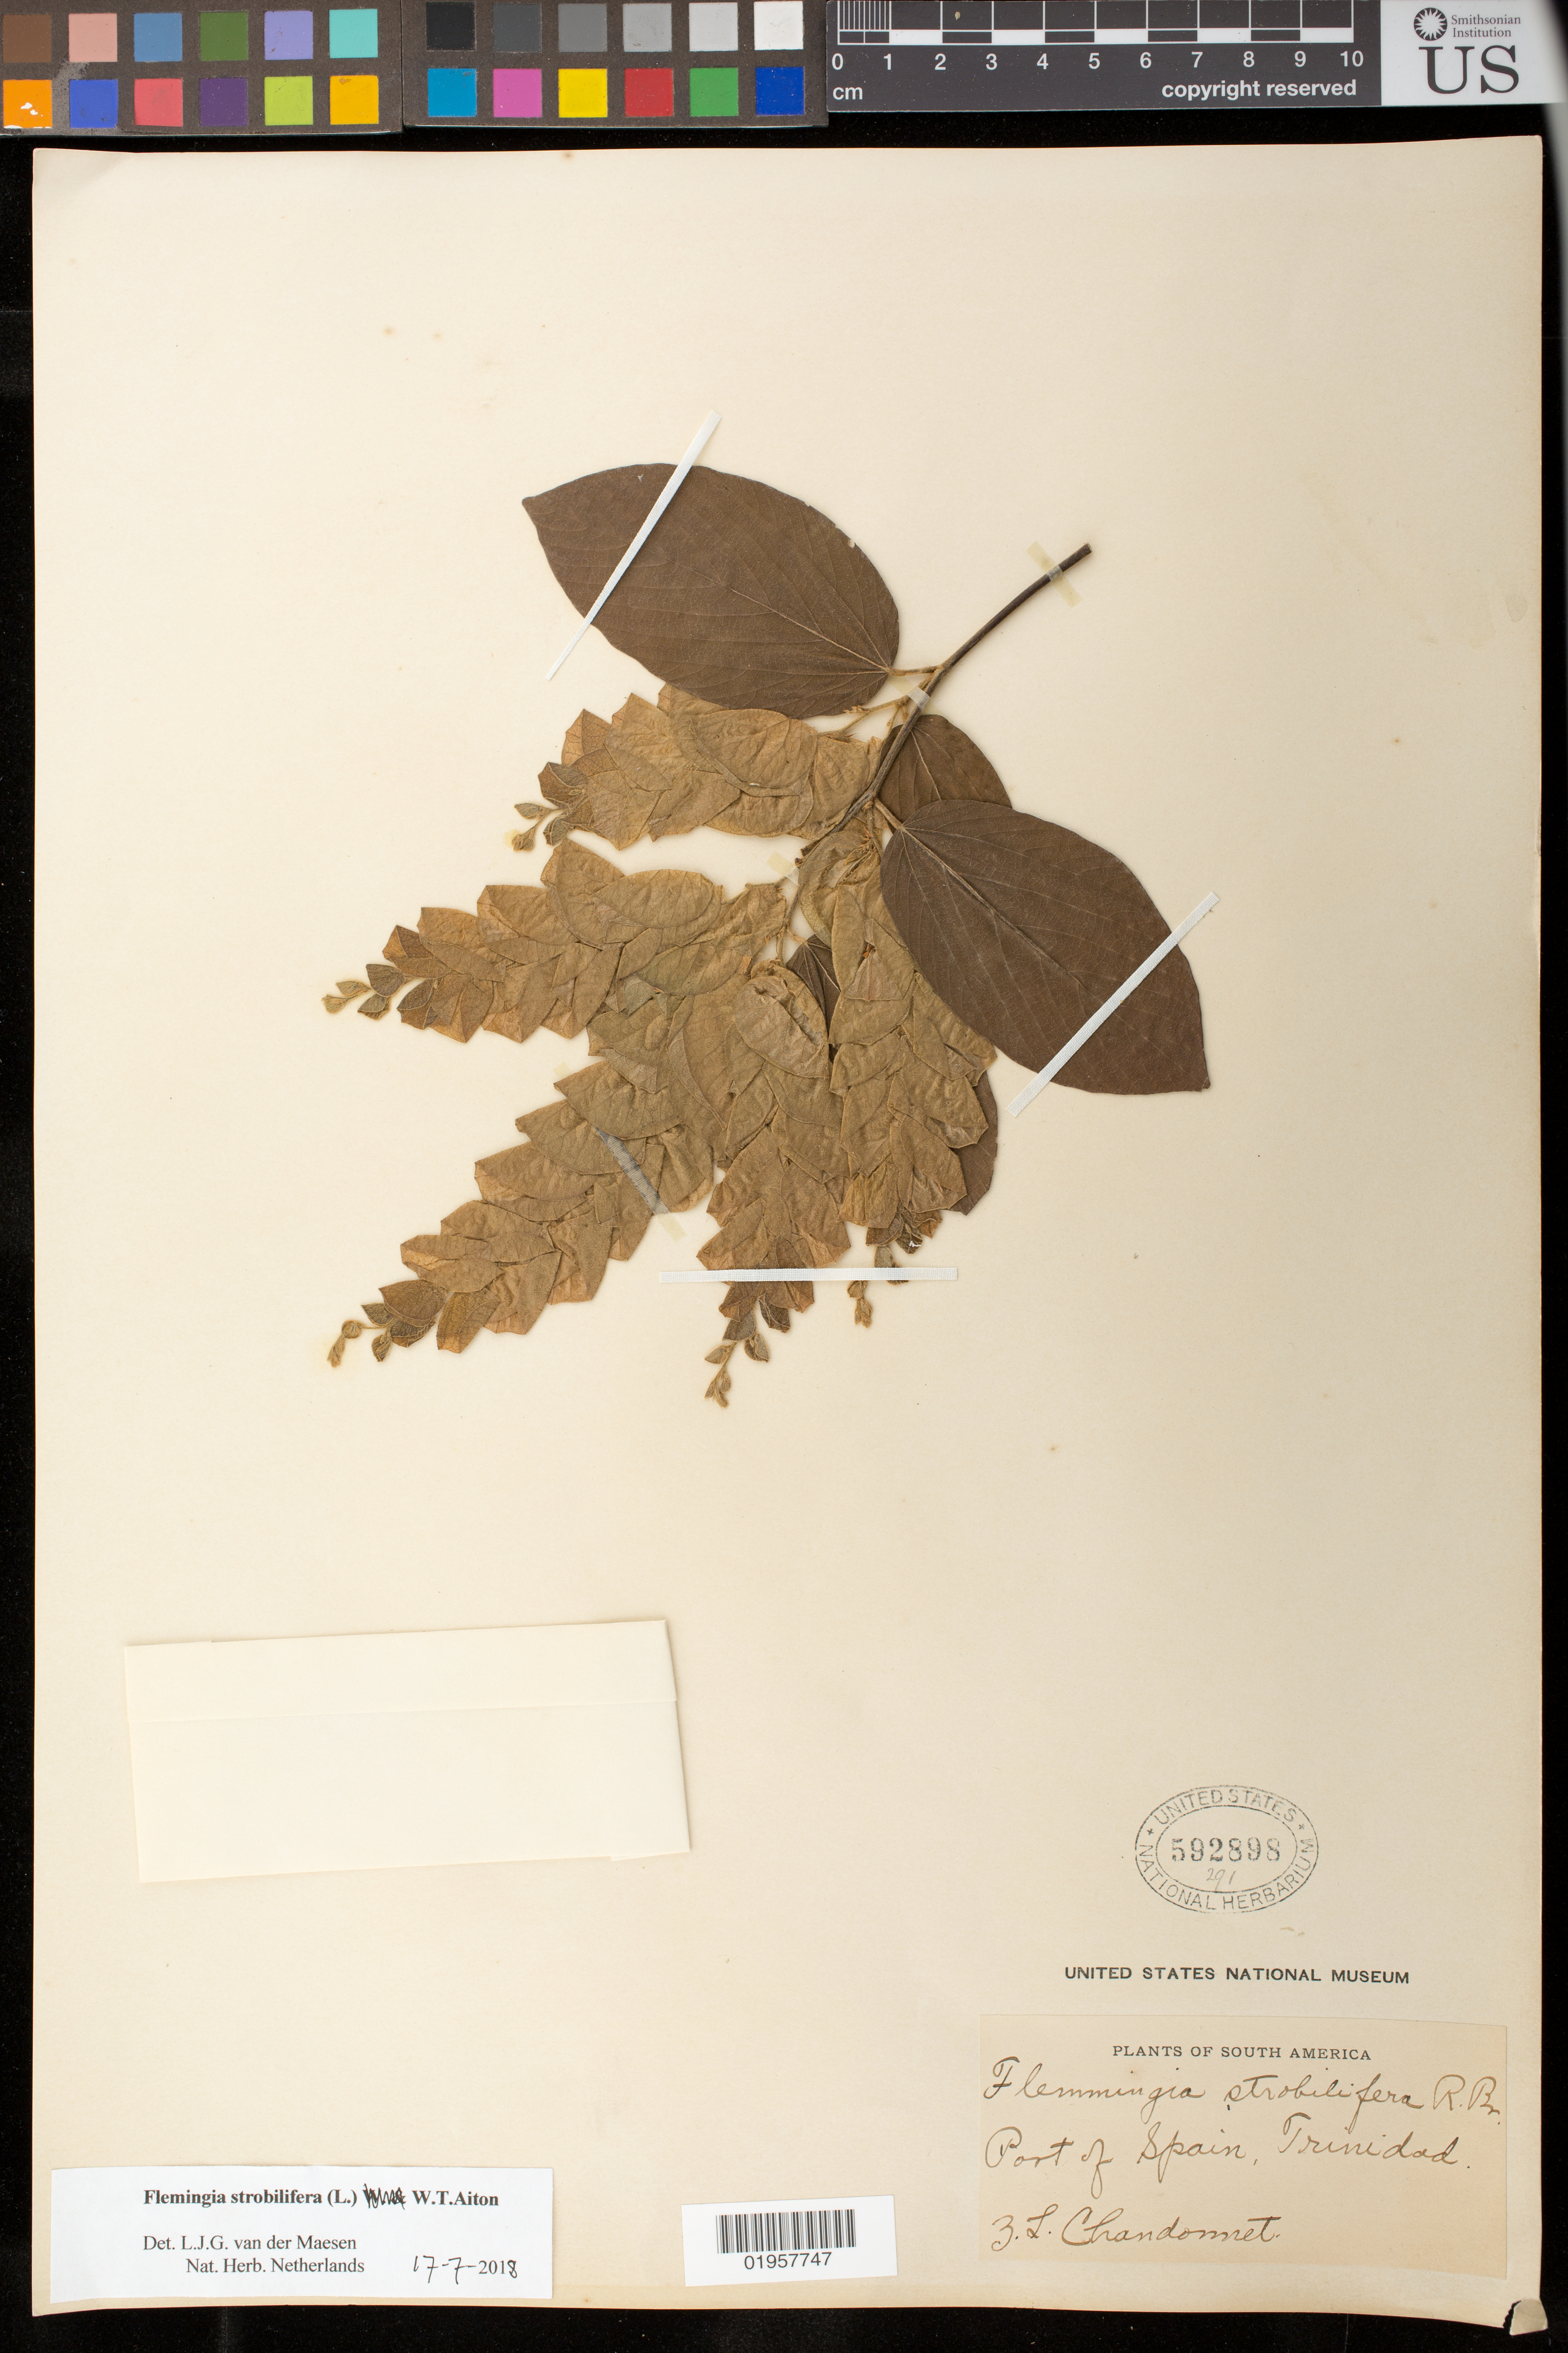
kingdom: Plantae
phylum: Tracheophyta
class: Magnoliopsida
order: Fabales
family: Fabaceae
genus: Flemingia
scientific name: Flemingia strobilifera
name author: (L.) W.T. Aiton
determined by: Van Der Maesen, L. J. G., (WAG), Wageningen University (Netherlands)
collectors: Z. Chandonnet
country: Trinidad and Tobago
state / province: Arima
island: Trinidad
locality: Port of Spain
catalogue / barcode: US 592898